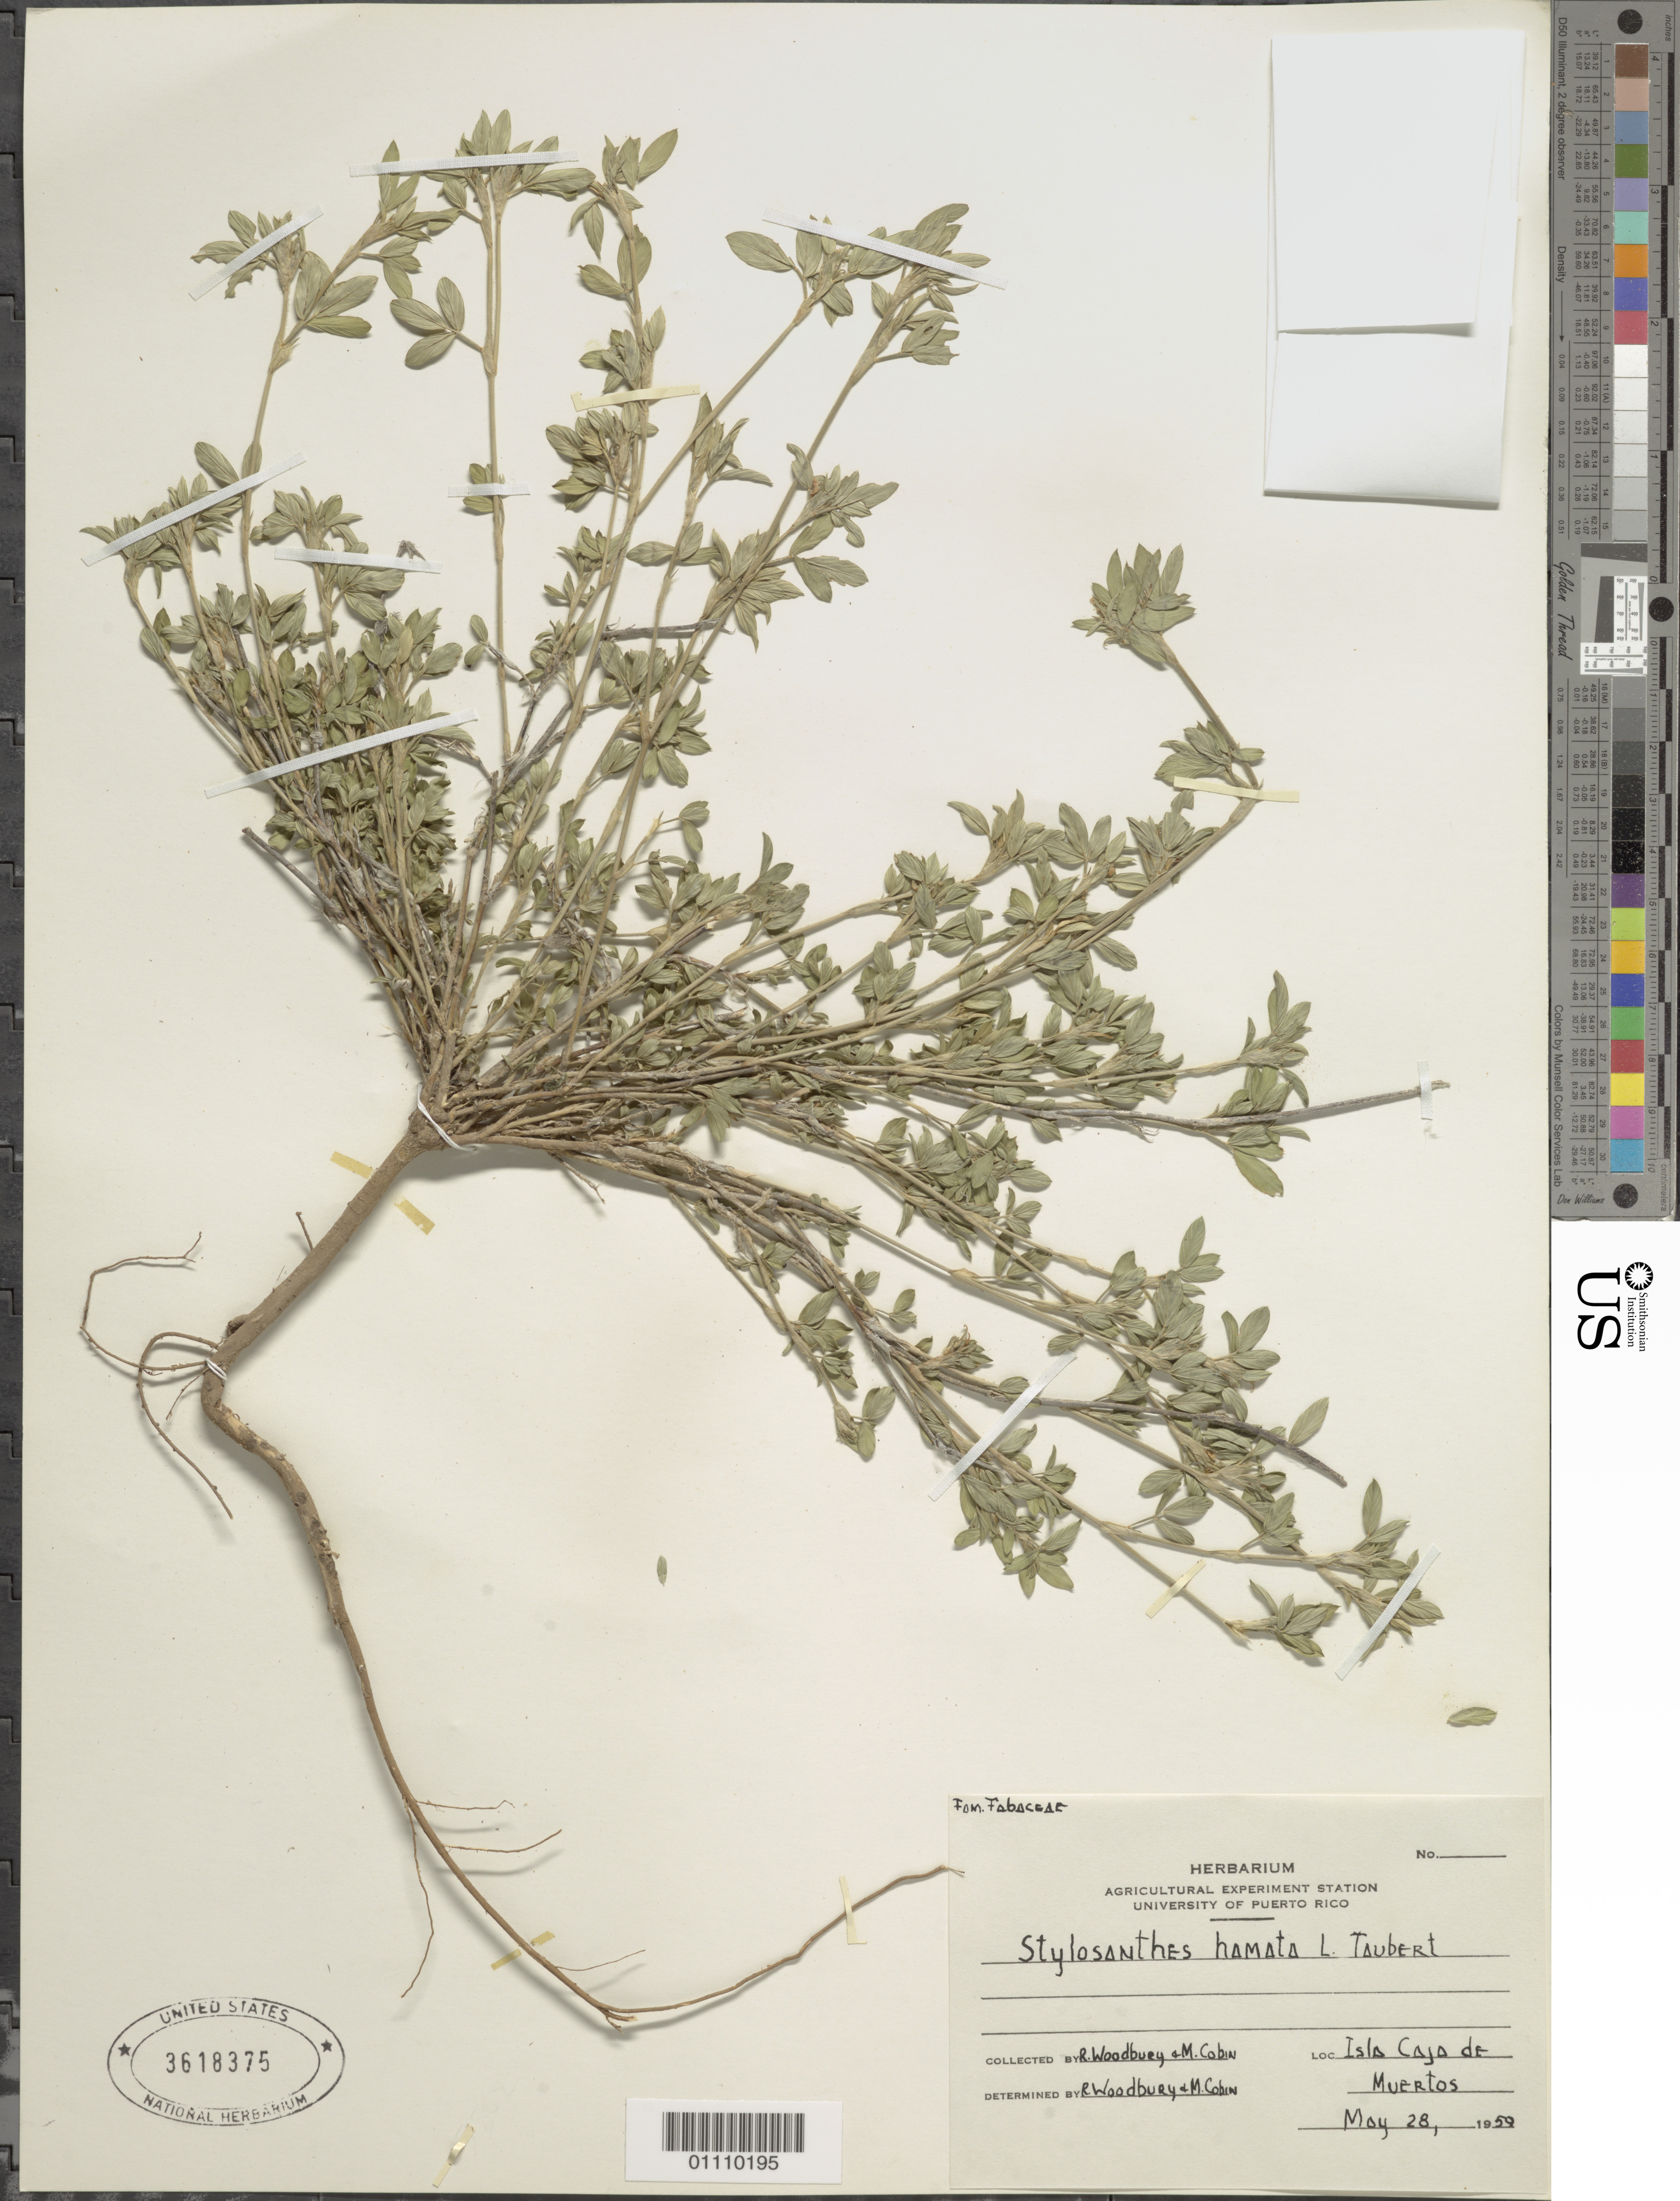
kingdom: Plantae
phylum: Tracheophyta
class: Magnoliopsida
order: Fabales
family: Fabaceae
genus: Stylosanthes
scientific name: Stylosanthes hamata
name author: (L.) Taub.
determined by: Woodbury, R. O.; Cobin, M.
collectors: R. O. Woodbury & M. Cobin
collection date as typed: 28 May 2959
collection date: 1959-05-28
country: Puerto Rico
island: Caja de Muertos I.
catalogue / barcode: US 3618375